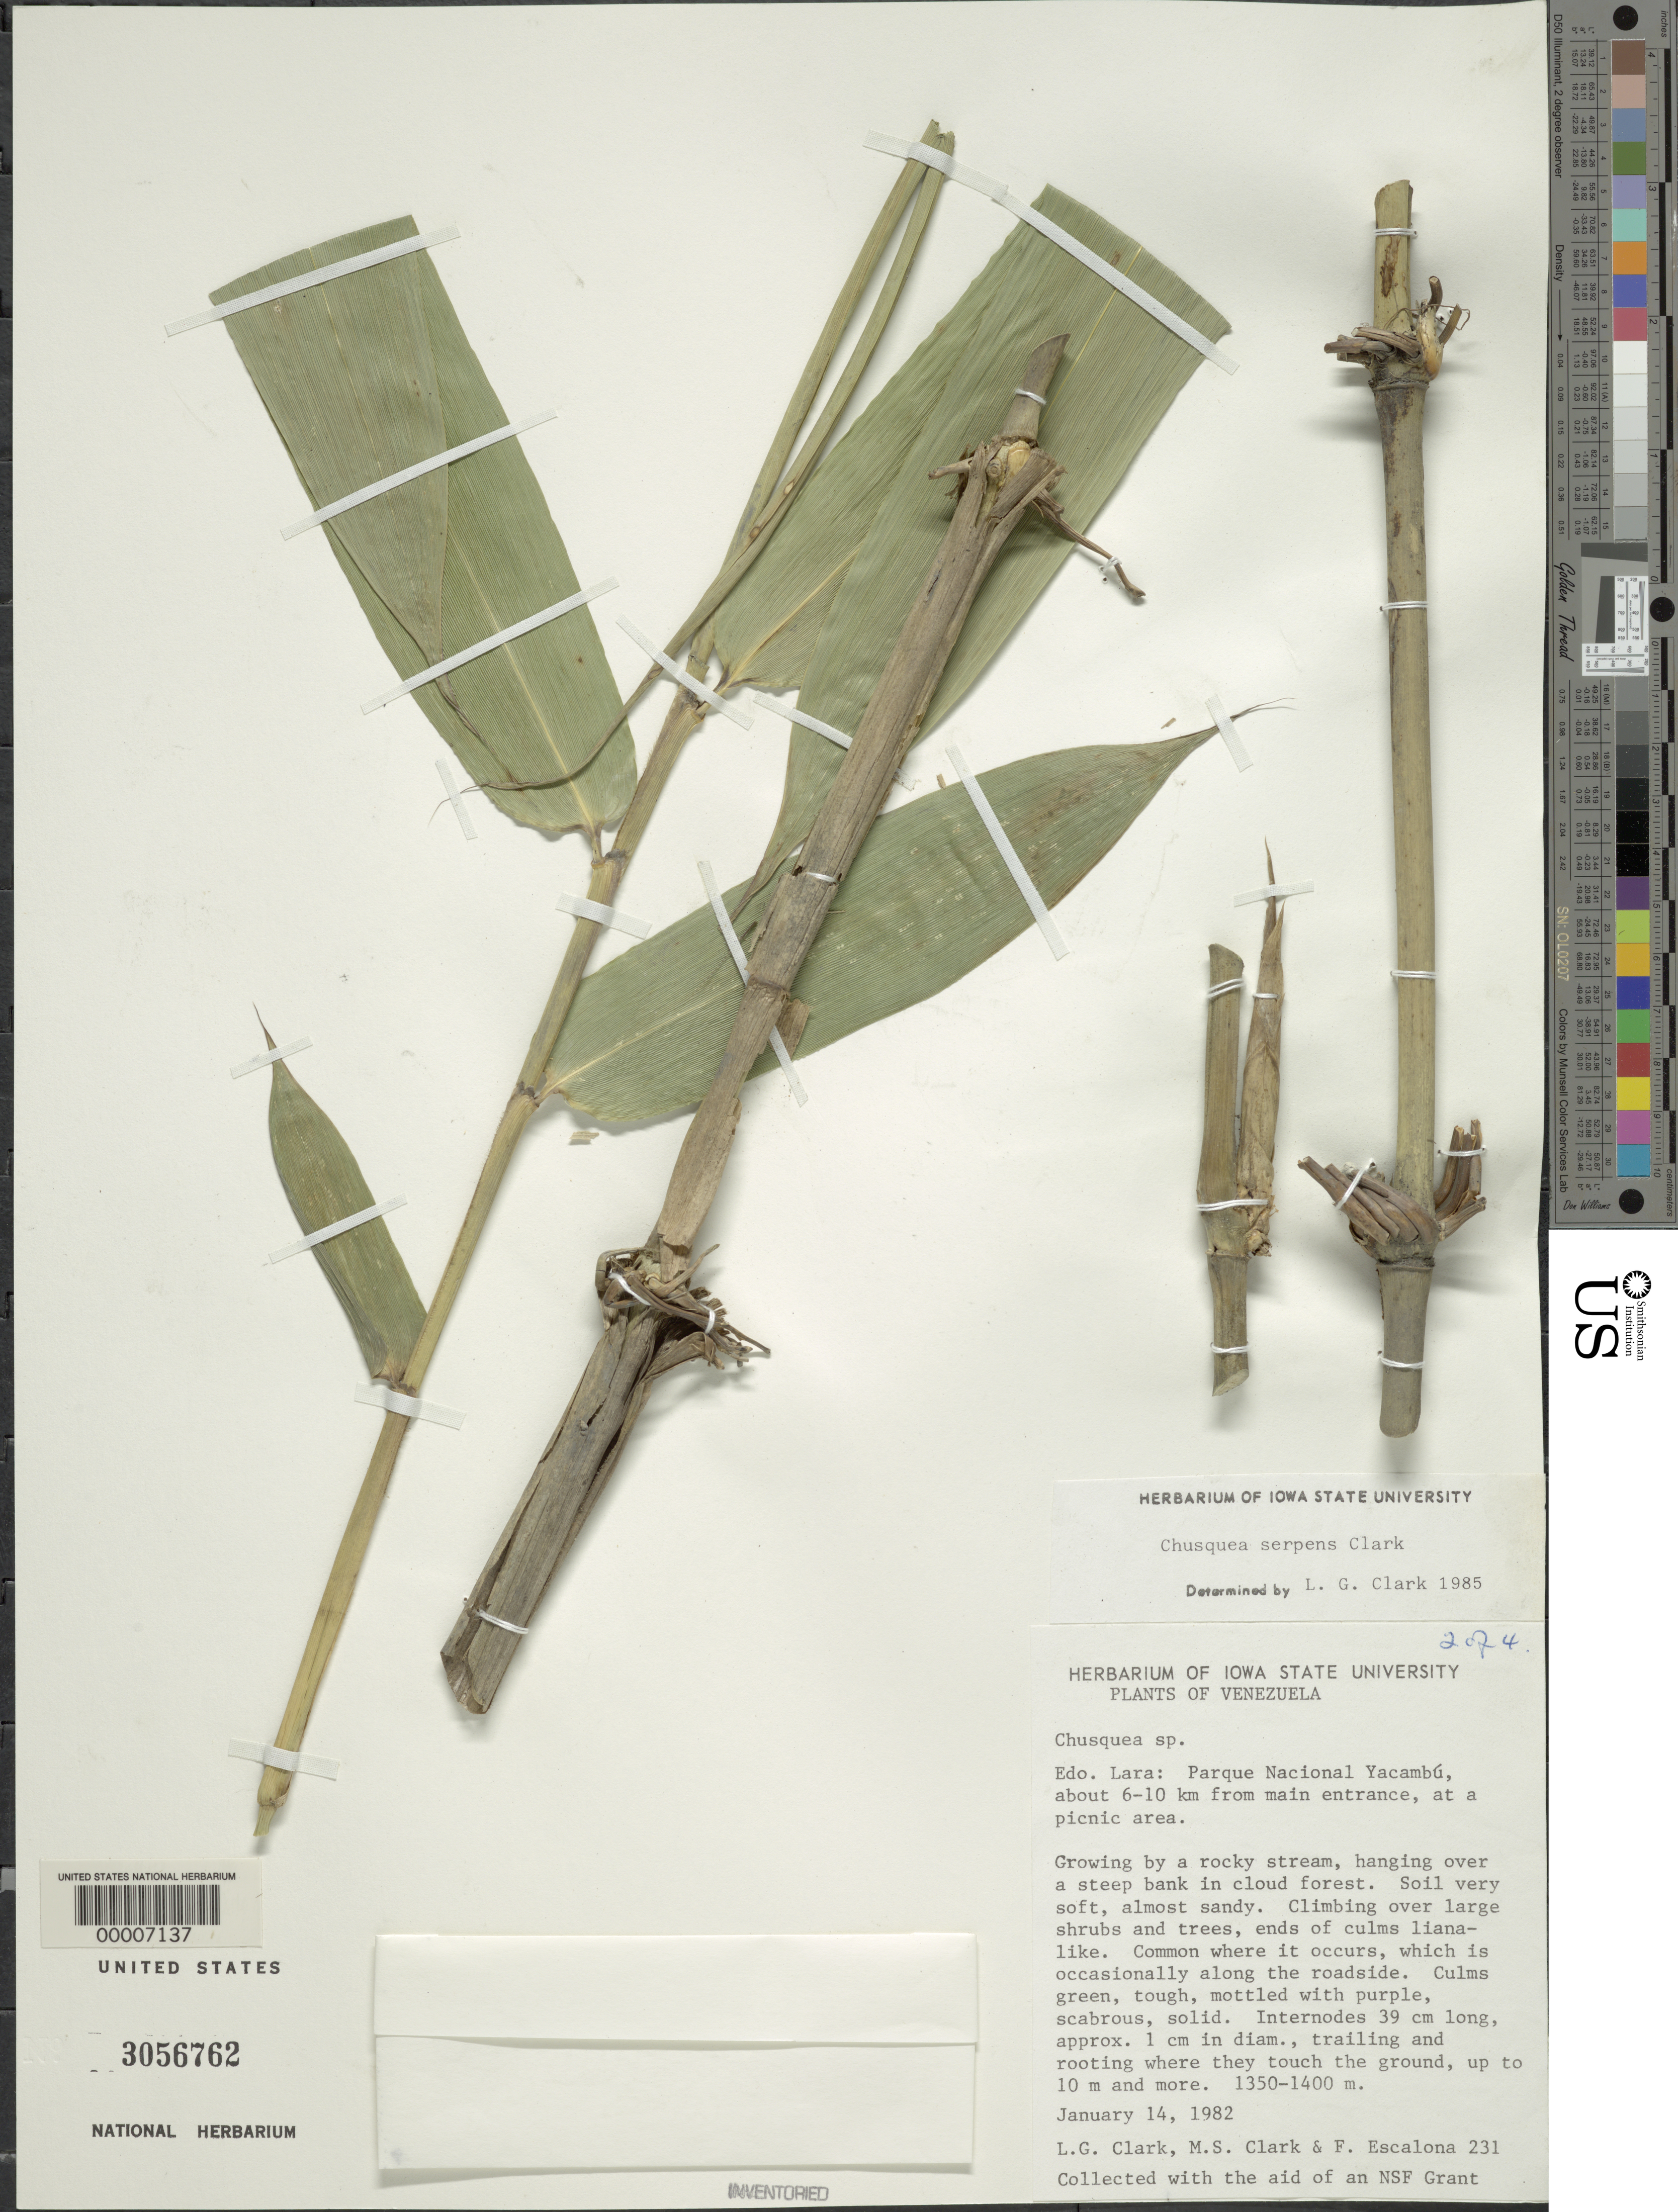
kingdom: Plantae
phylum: Tracheophyta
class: Liliopsida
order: Poales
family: Poaceae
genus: Chusquea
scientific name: Chusquea serpens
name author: L.G. Clark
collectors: L. G. Clark, M. S. Clark & F. Escalona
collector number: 231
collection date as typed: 14 Jan 1982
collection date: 1982-01-14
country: Venezuela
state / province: Lara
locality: Parque nacional yacambu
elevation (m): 1350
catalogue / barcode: US 3056762